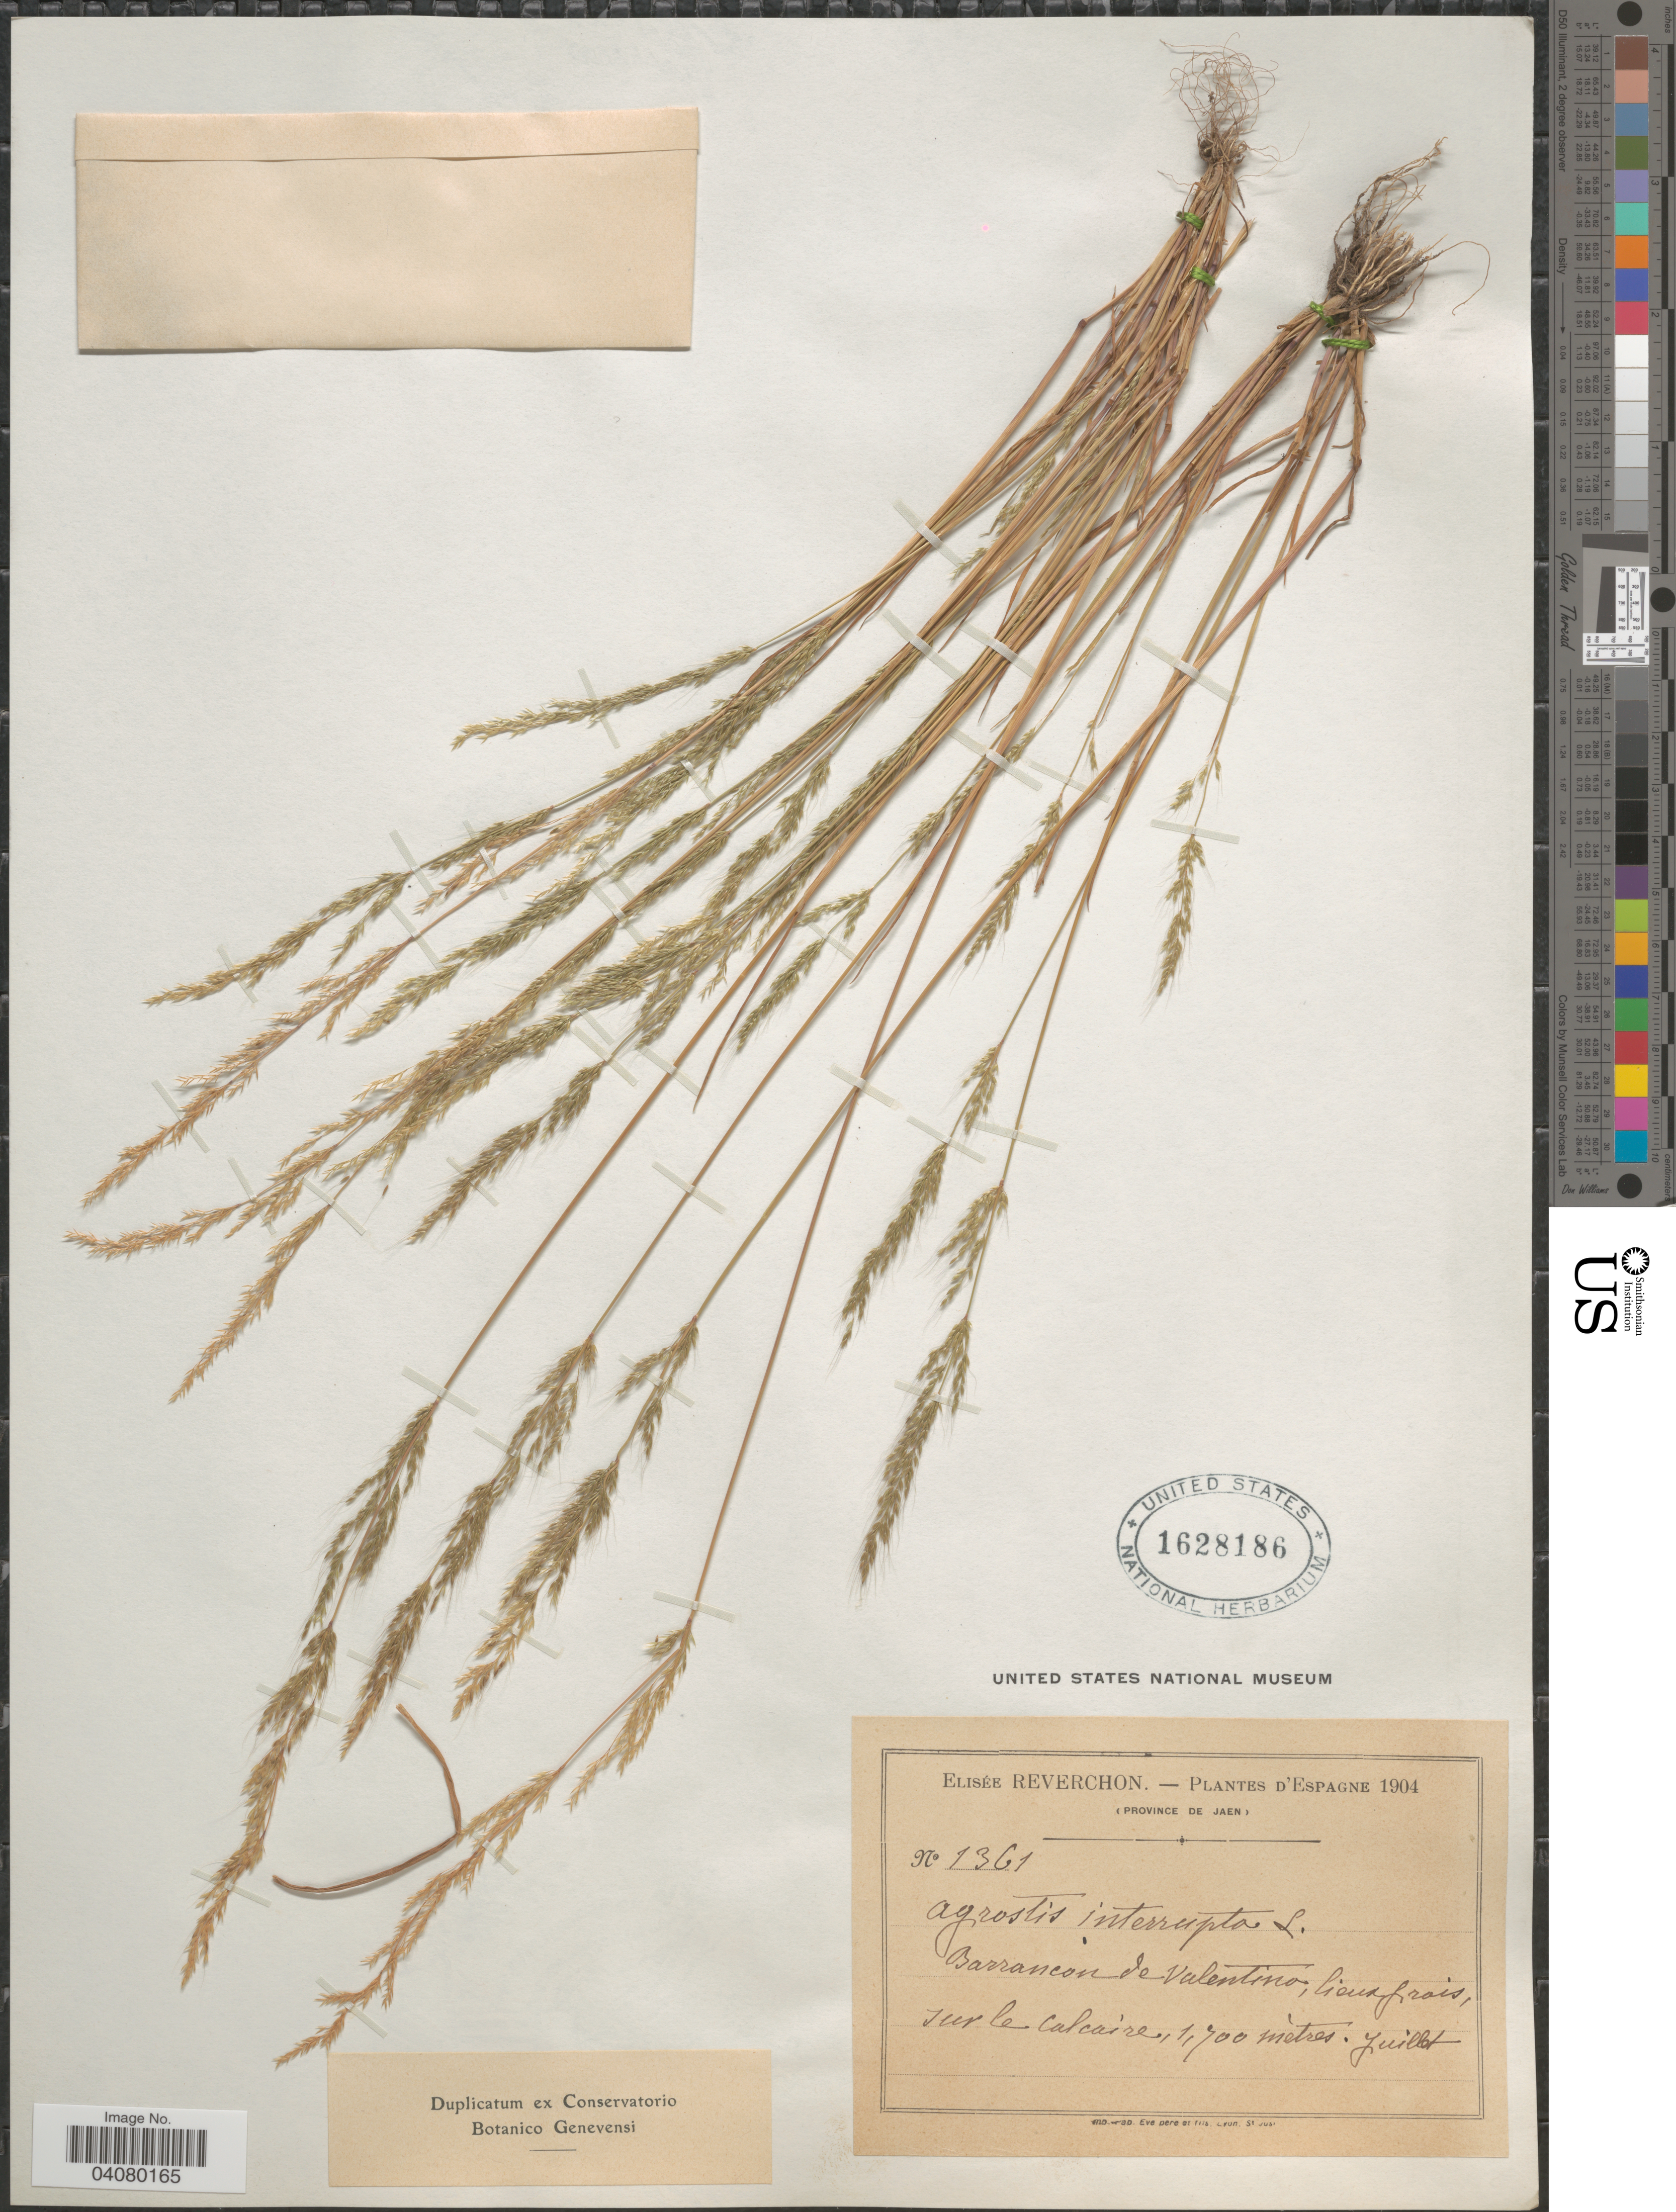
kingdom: Plantae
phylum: Tracheophyta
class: Liliopsida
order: Poales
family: Poaceae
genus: Apera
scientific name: Apera interrupta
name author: (L.) P. Beauv.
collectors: E. Reverchon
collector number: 1361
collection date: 1904-07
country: Spain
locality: D'Espagne. Province de Jaen. Barrancon de Valentino.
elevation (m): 1700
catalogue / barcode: US 1628186